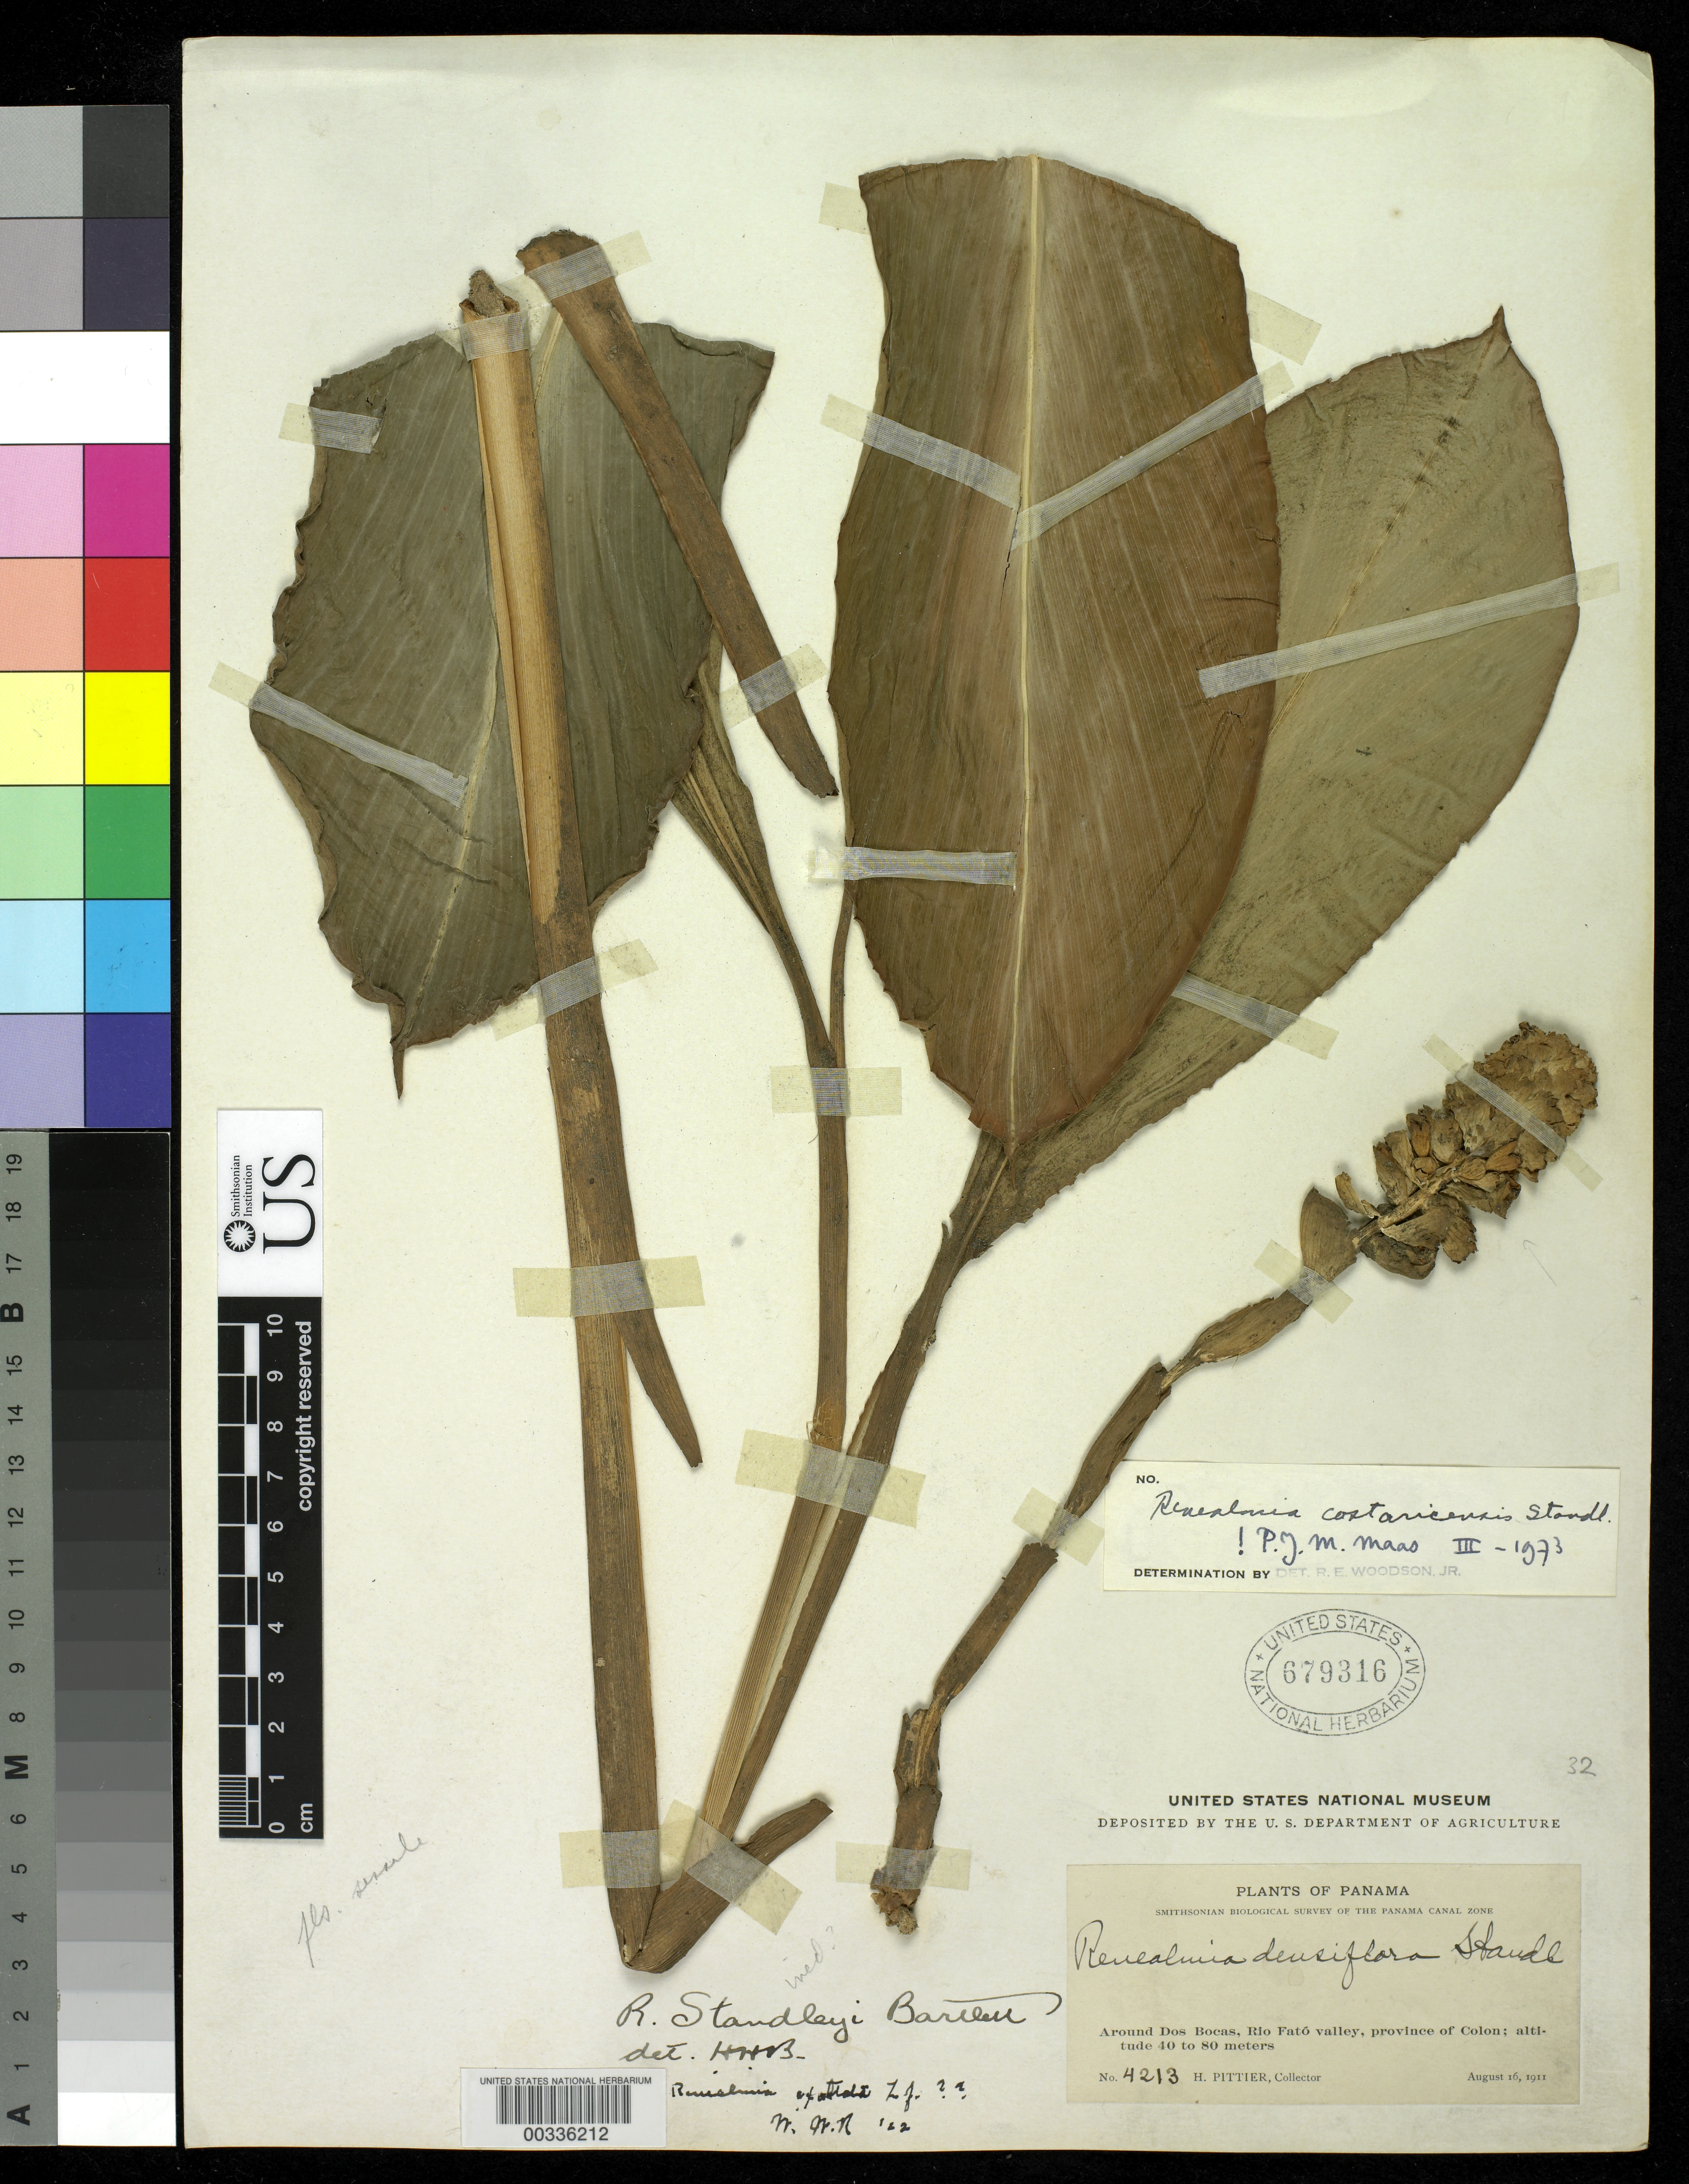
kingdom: Plantae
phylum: Tracheophyta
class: Liliopsida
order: Zingiberales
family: Zingiberaceae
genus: Renealmia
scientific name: Renealmia costaricensis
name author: Standl.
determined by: Maas, Paul J. M.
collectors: H. F. Pittier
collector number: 4213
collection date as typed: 16 Aug 1911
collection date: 1911-08-16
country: Panama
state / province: Colón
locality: Around dos Bocas, Rio Fato Valley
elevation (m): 40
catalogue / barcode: US 679316